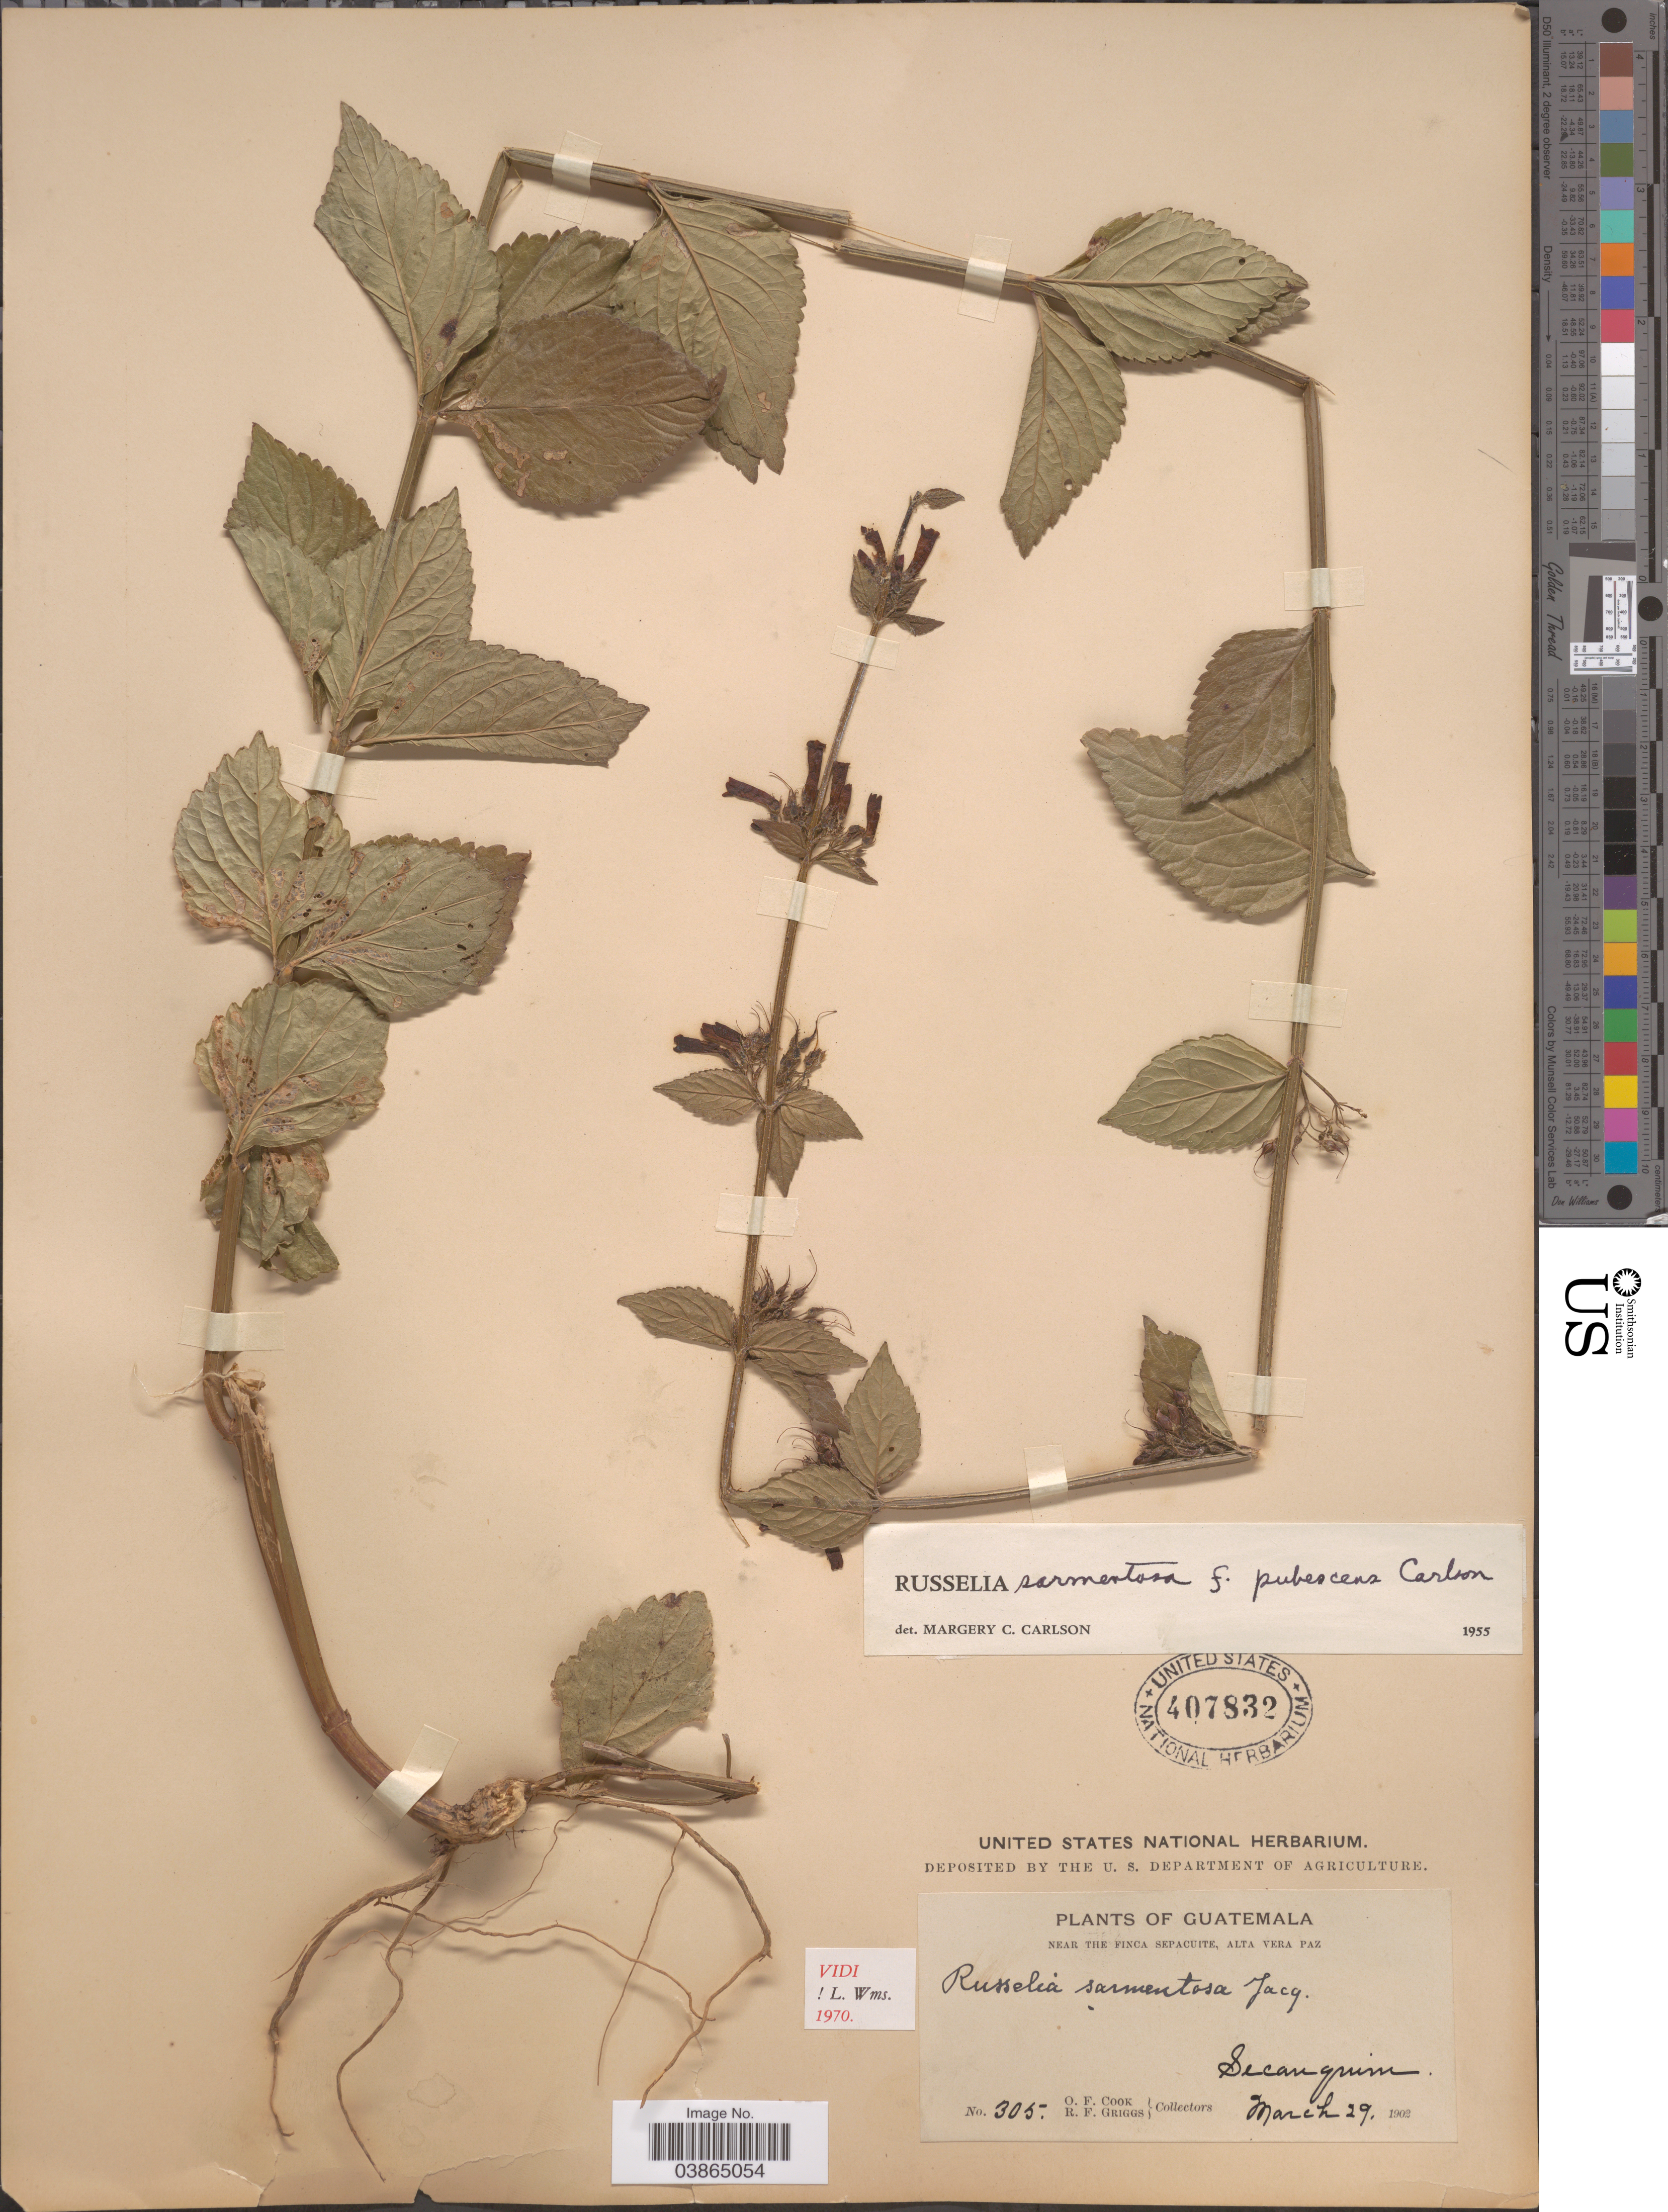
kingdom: Plantae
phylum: Tracheophyta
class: Magnoliopsida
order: Lamiales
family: Plantaginaceae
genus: Russelia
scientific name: Russelia sarmentosa f. pubescens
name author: Carlson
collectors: O. F. Cook & R. F. Griggs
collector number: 305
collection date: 1902-03-29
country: Guatemala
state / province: Alta Verapaz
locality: Near the Finca Sepacuite, Alta Vera Paz. Secanquim.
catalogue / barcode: US 407832